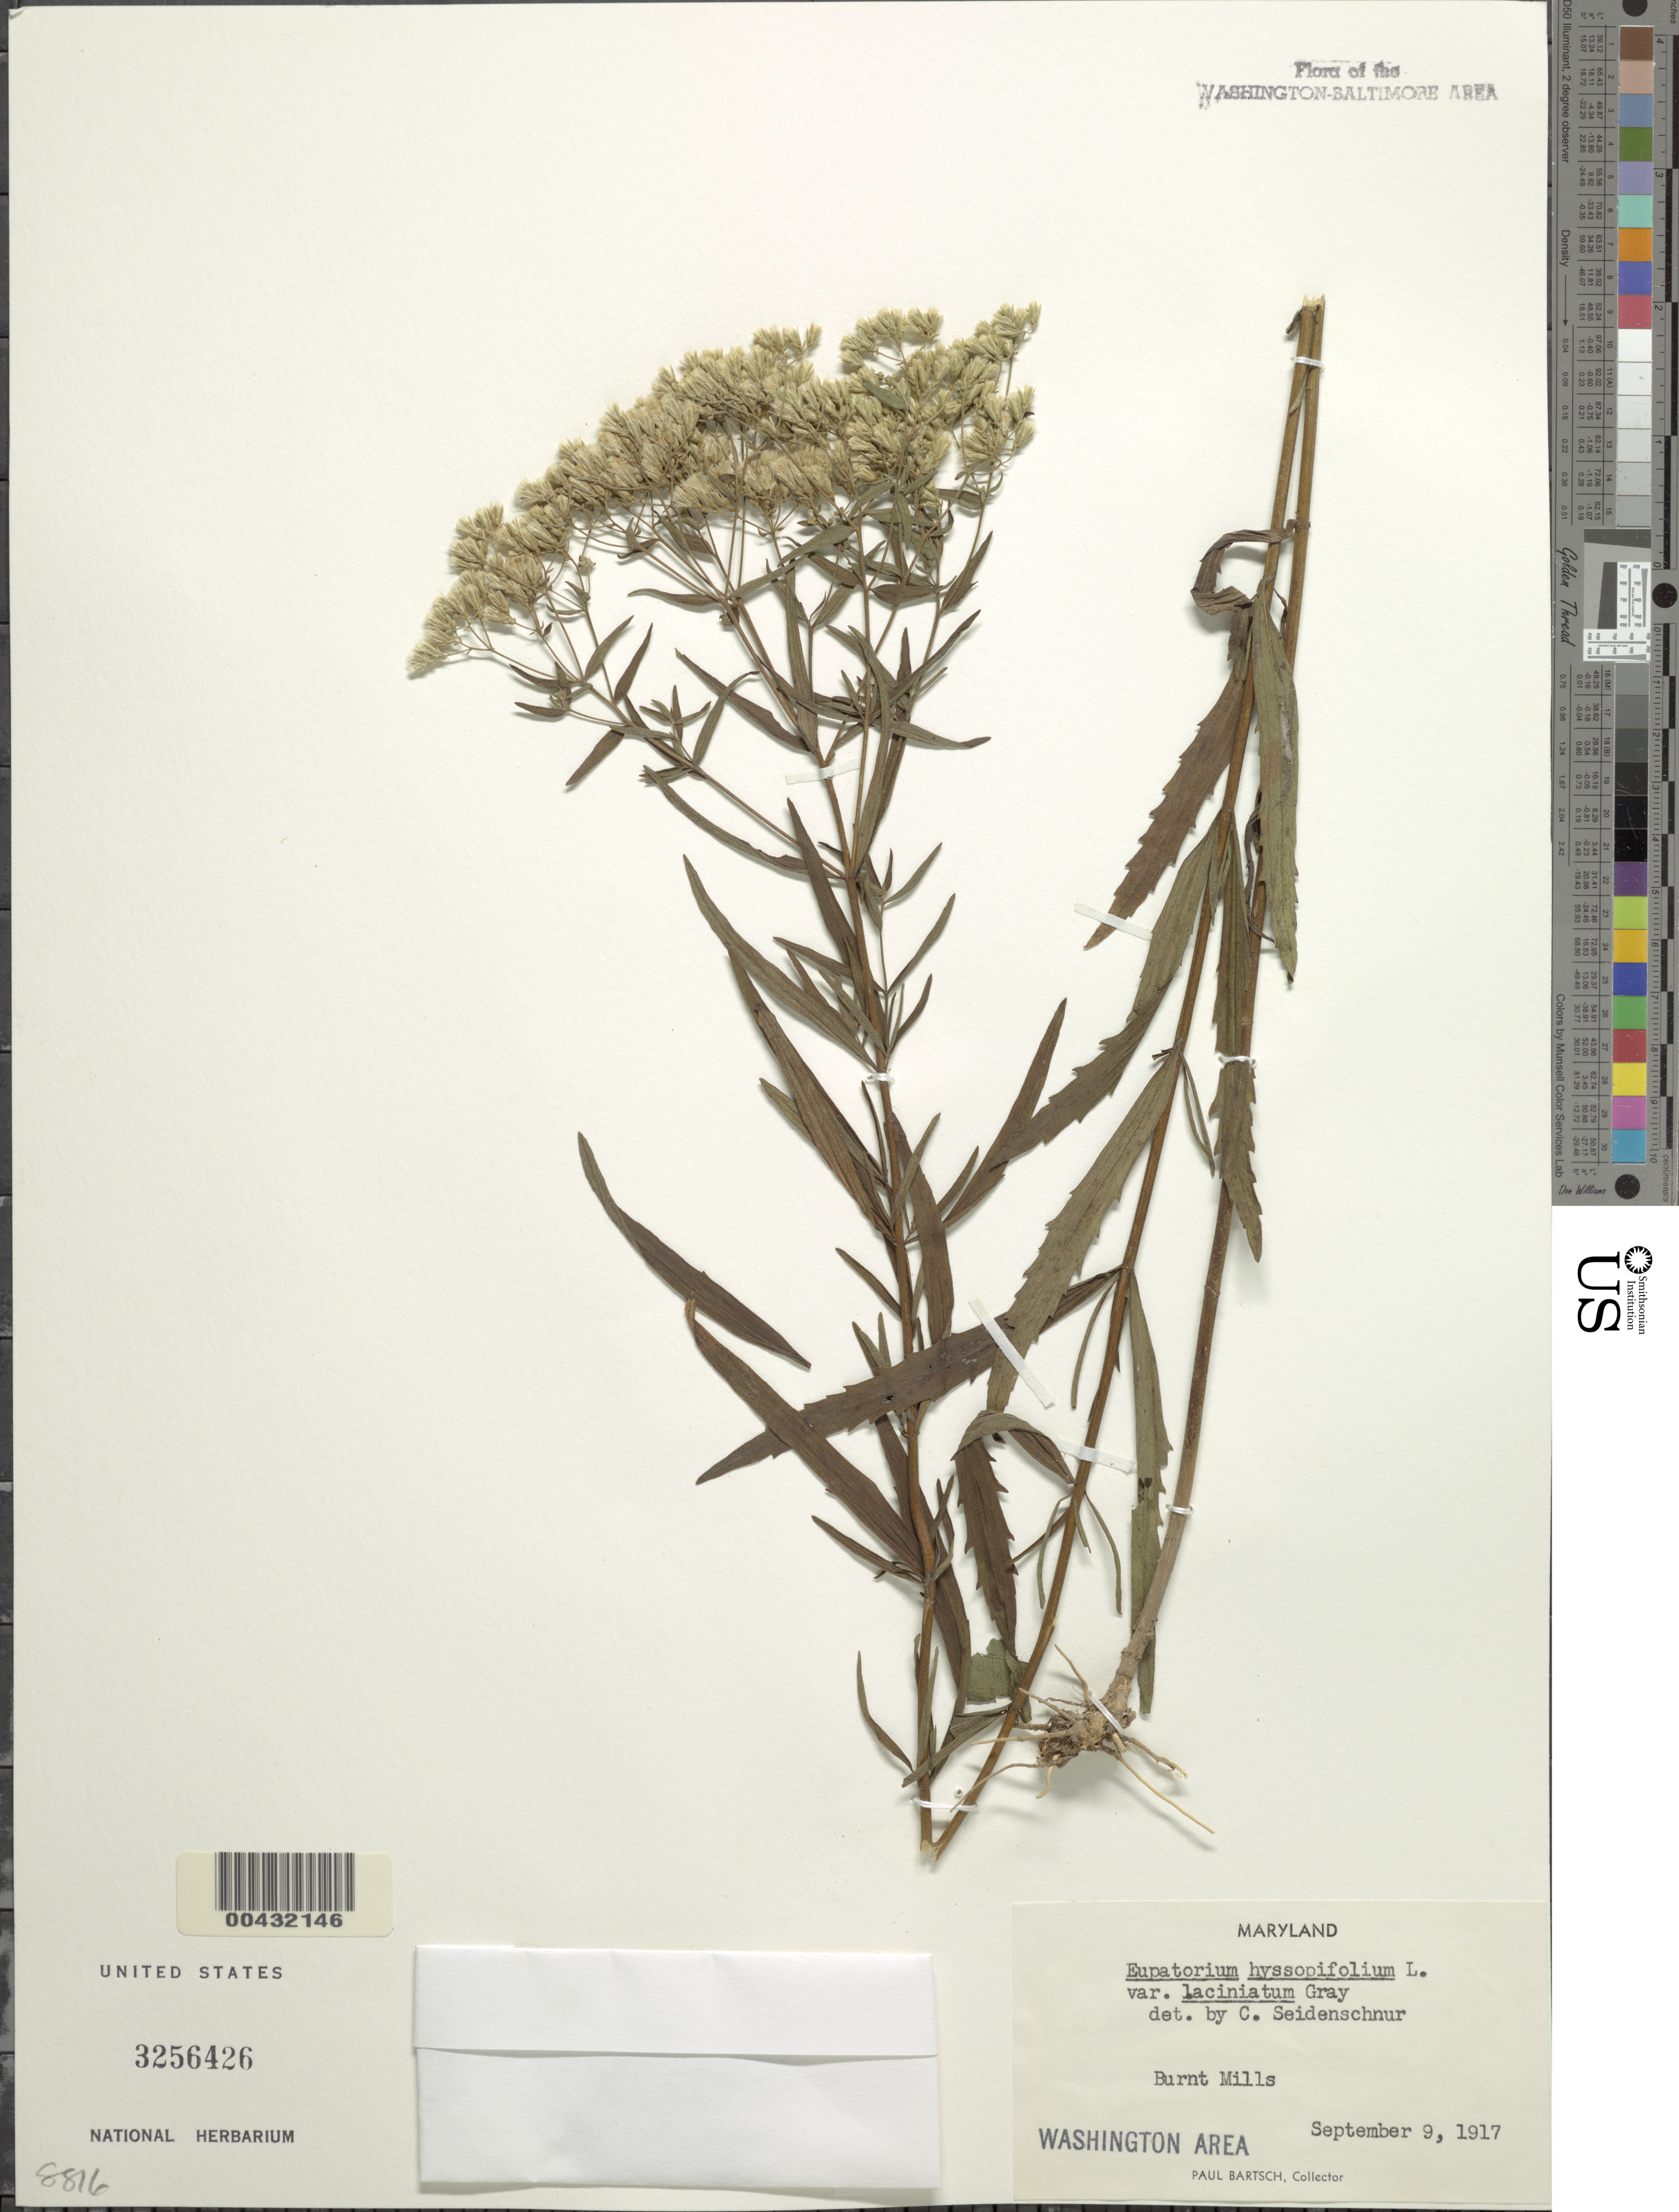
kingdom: Plantae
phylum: Tracheophyta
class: Magnoliopsida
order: Asterales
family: Asteraceae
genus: Eupatorium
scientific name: Eupatorium hyssopifolium var. laciniatum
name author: A. Gray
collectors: P. Bartsch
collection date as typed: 09 Sep 1917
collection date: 1917-09-09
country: United States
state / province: Maryland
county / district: Montgomery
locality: Burnt Mills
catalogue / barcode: US 3256426